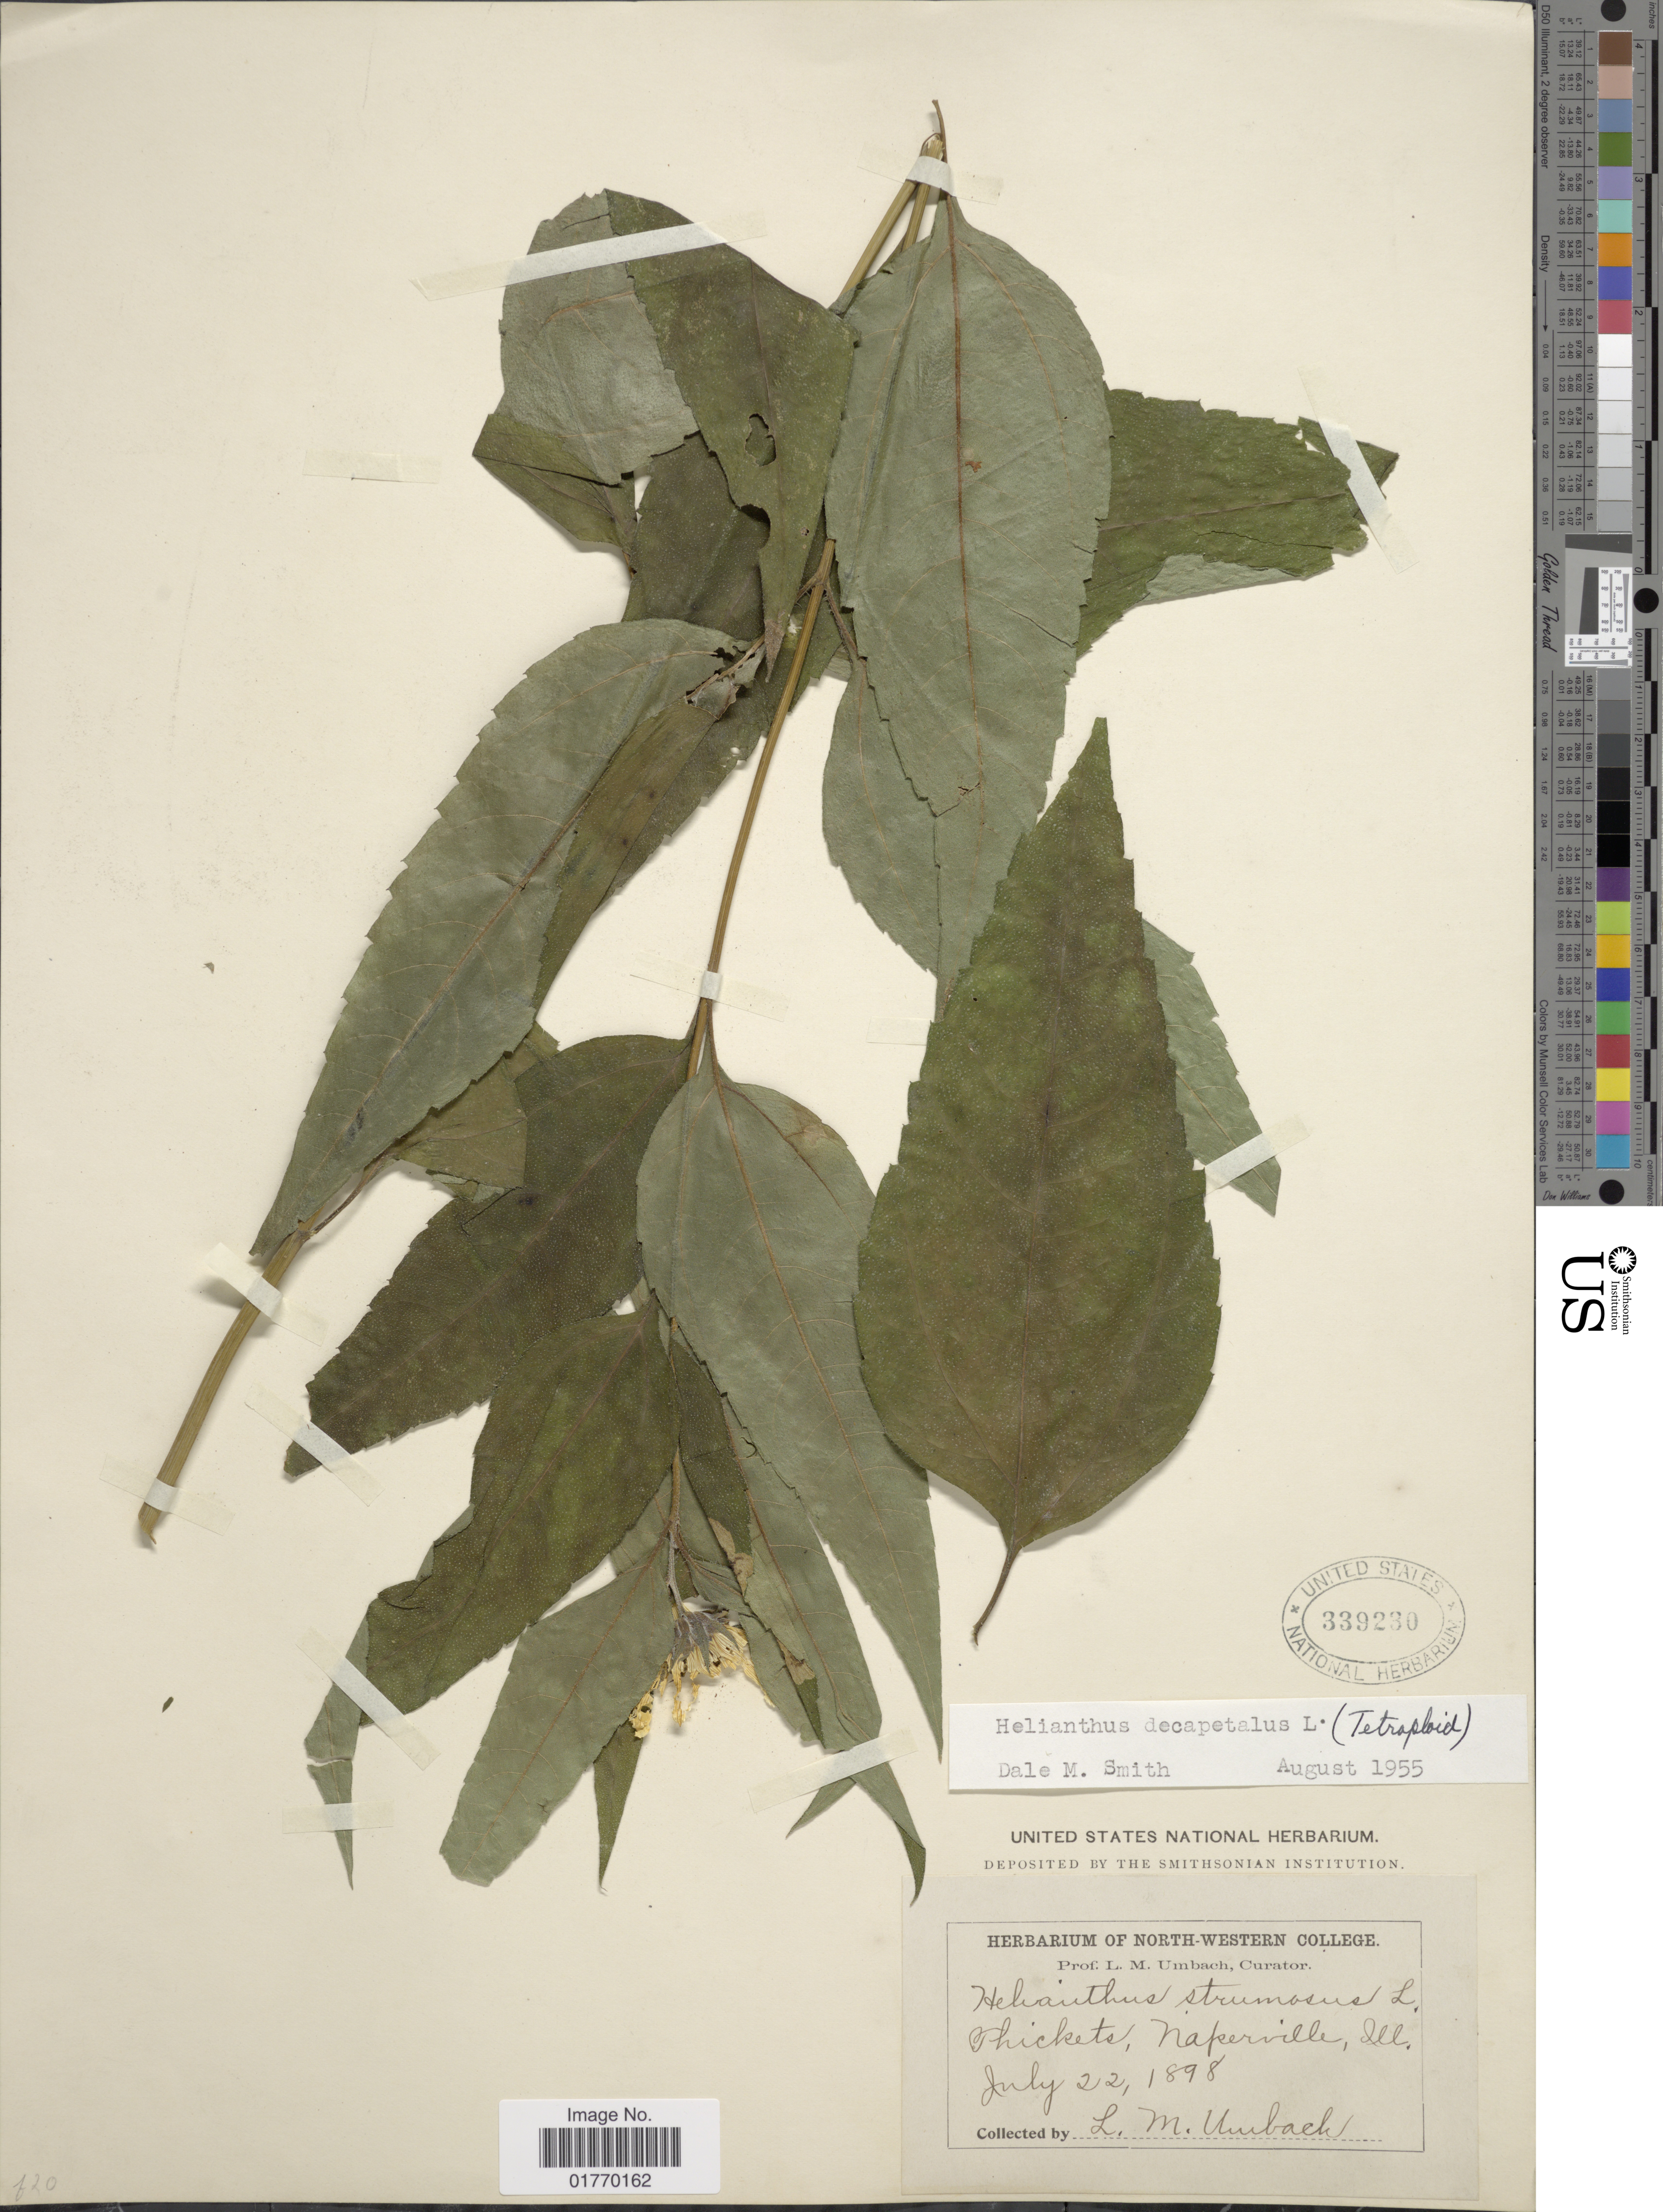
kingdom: Plantae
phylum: Tracheophyta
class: Magnoliopsida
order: Asterales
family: Asteraceae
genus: Helianthus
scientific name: Helianthus decapetalus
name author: L.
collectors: L. M. Umbach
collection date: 1898-07-22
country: United States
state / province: Illinois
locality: Thickets, Naperville, Ill.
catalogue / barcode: US 339230